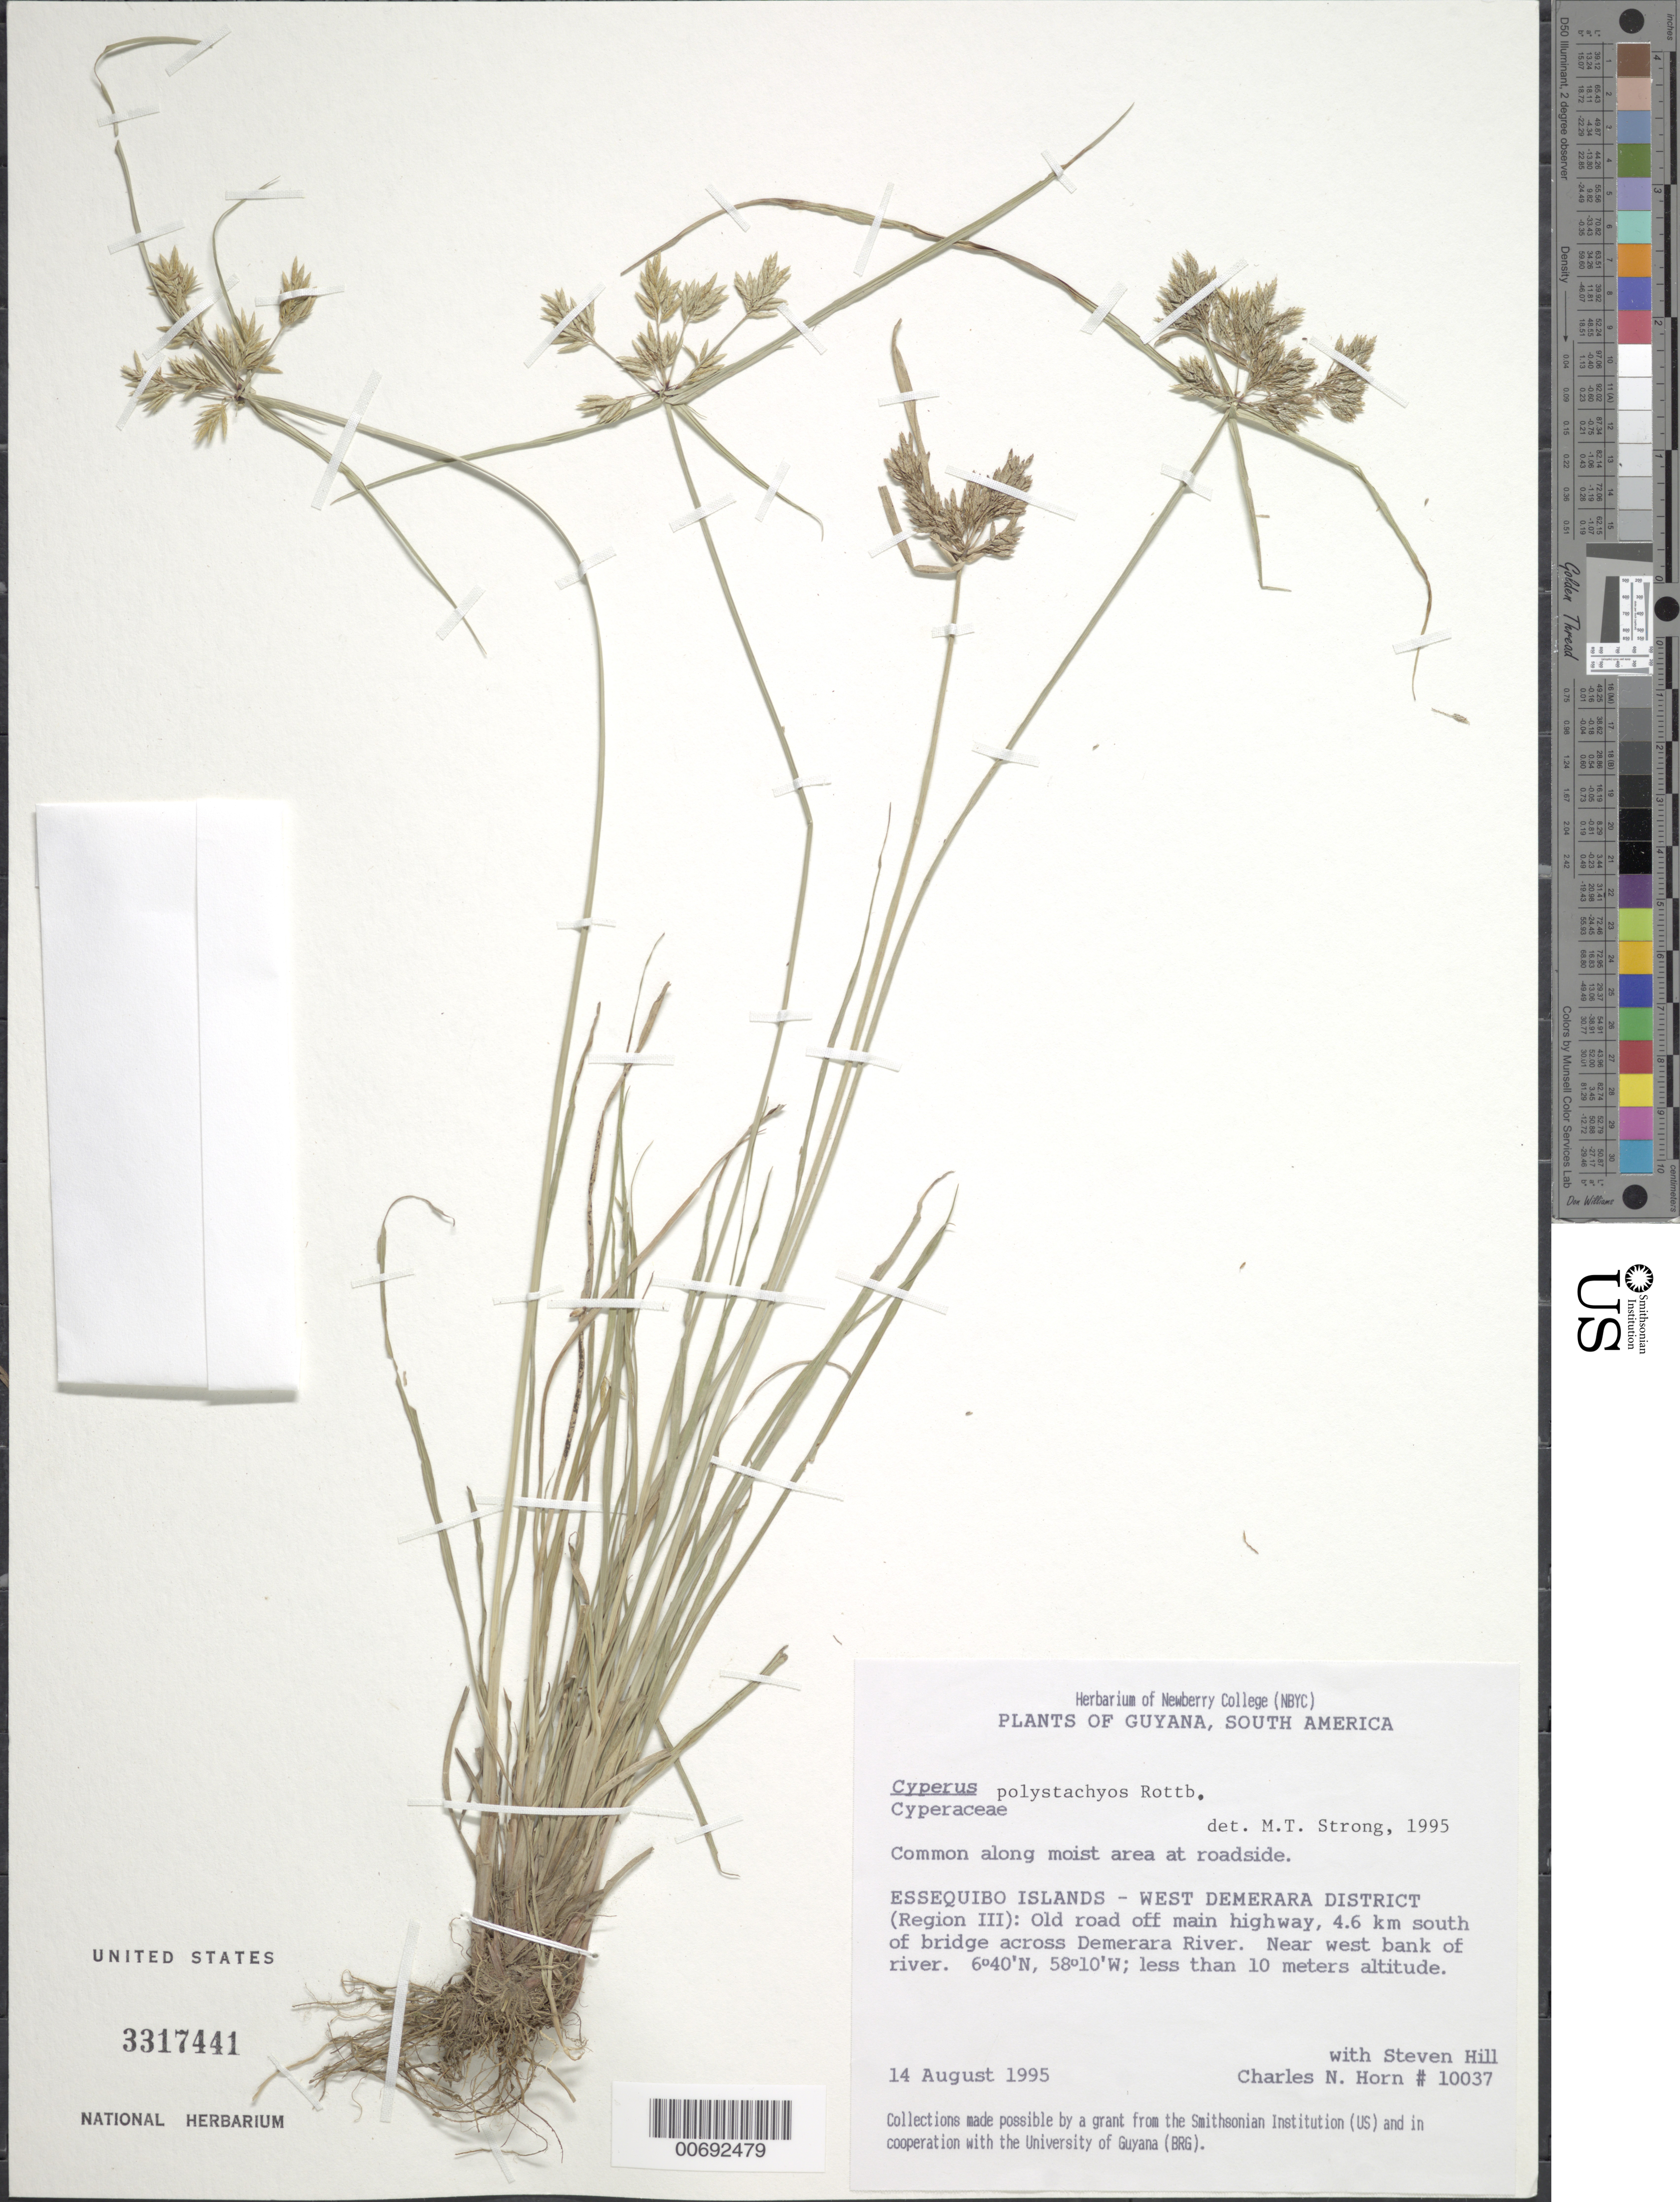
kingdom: Plantae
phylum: Tracheophyta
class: Liliopsida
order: Poales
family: Cyperaceae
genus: Cyperus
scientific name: Cyperus polystachyos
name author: Rottb.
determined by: Strong, M. T., (US), Smithsonian Institution - National Museum of Natural History (UNITED STATES)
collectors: C. N. Horn & S. Hill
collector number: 10037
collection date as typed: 14-Aug-95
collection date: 1995-08-14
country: Guyana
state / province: Essequibo Isl-W. Demerara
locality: Demerara R., 4.6 km S of bridge across river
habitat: Moist area along roadside; near W bank of R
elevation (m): -2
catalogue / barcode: US 3317441